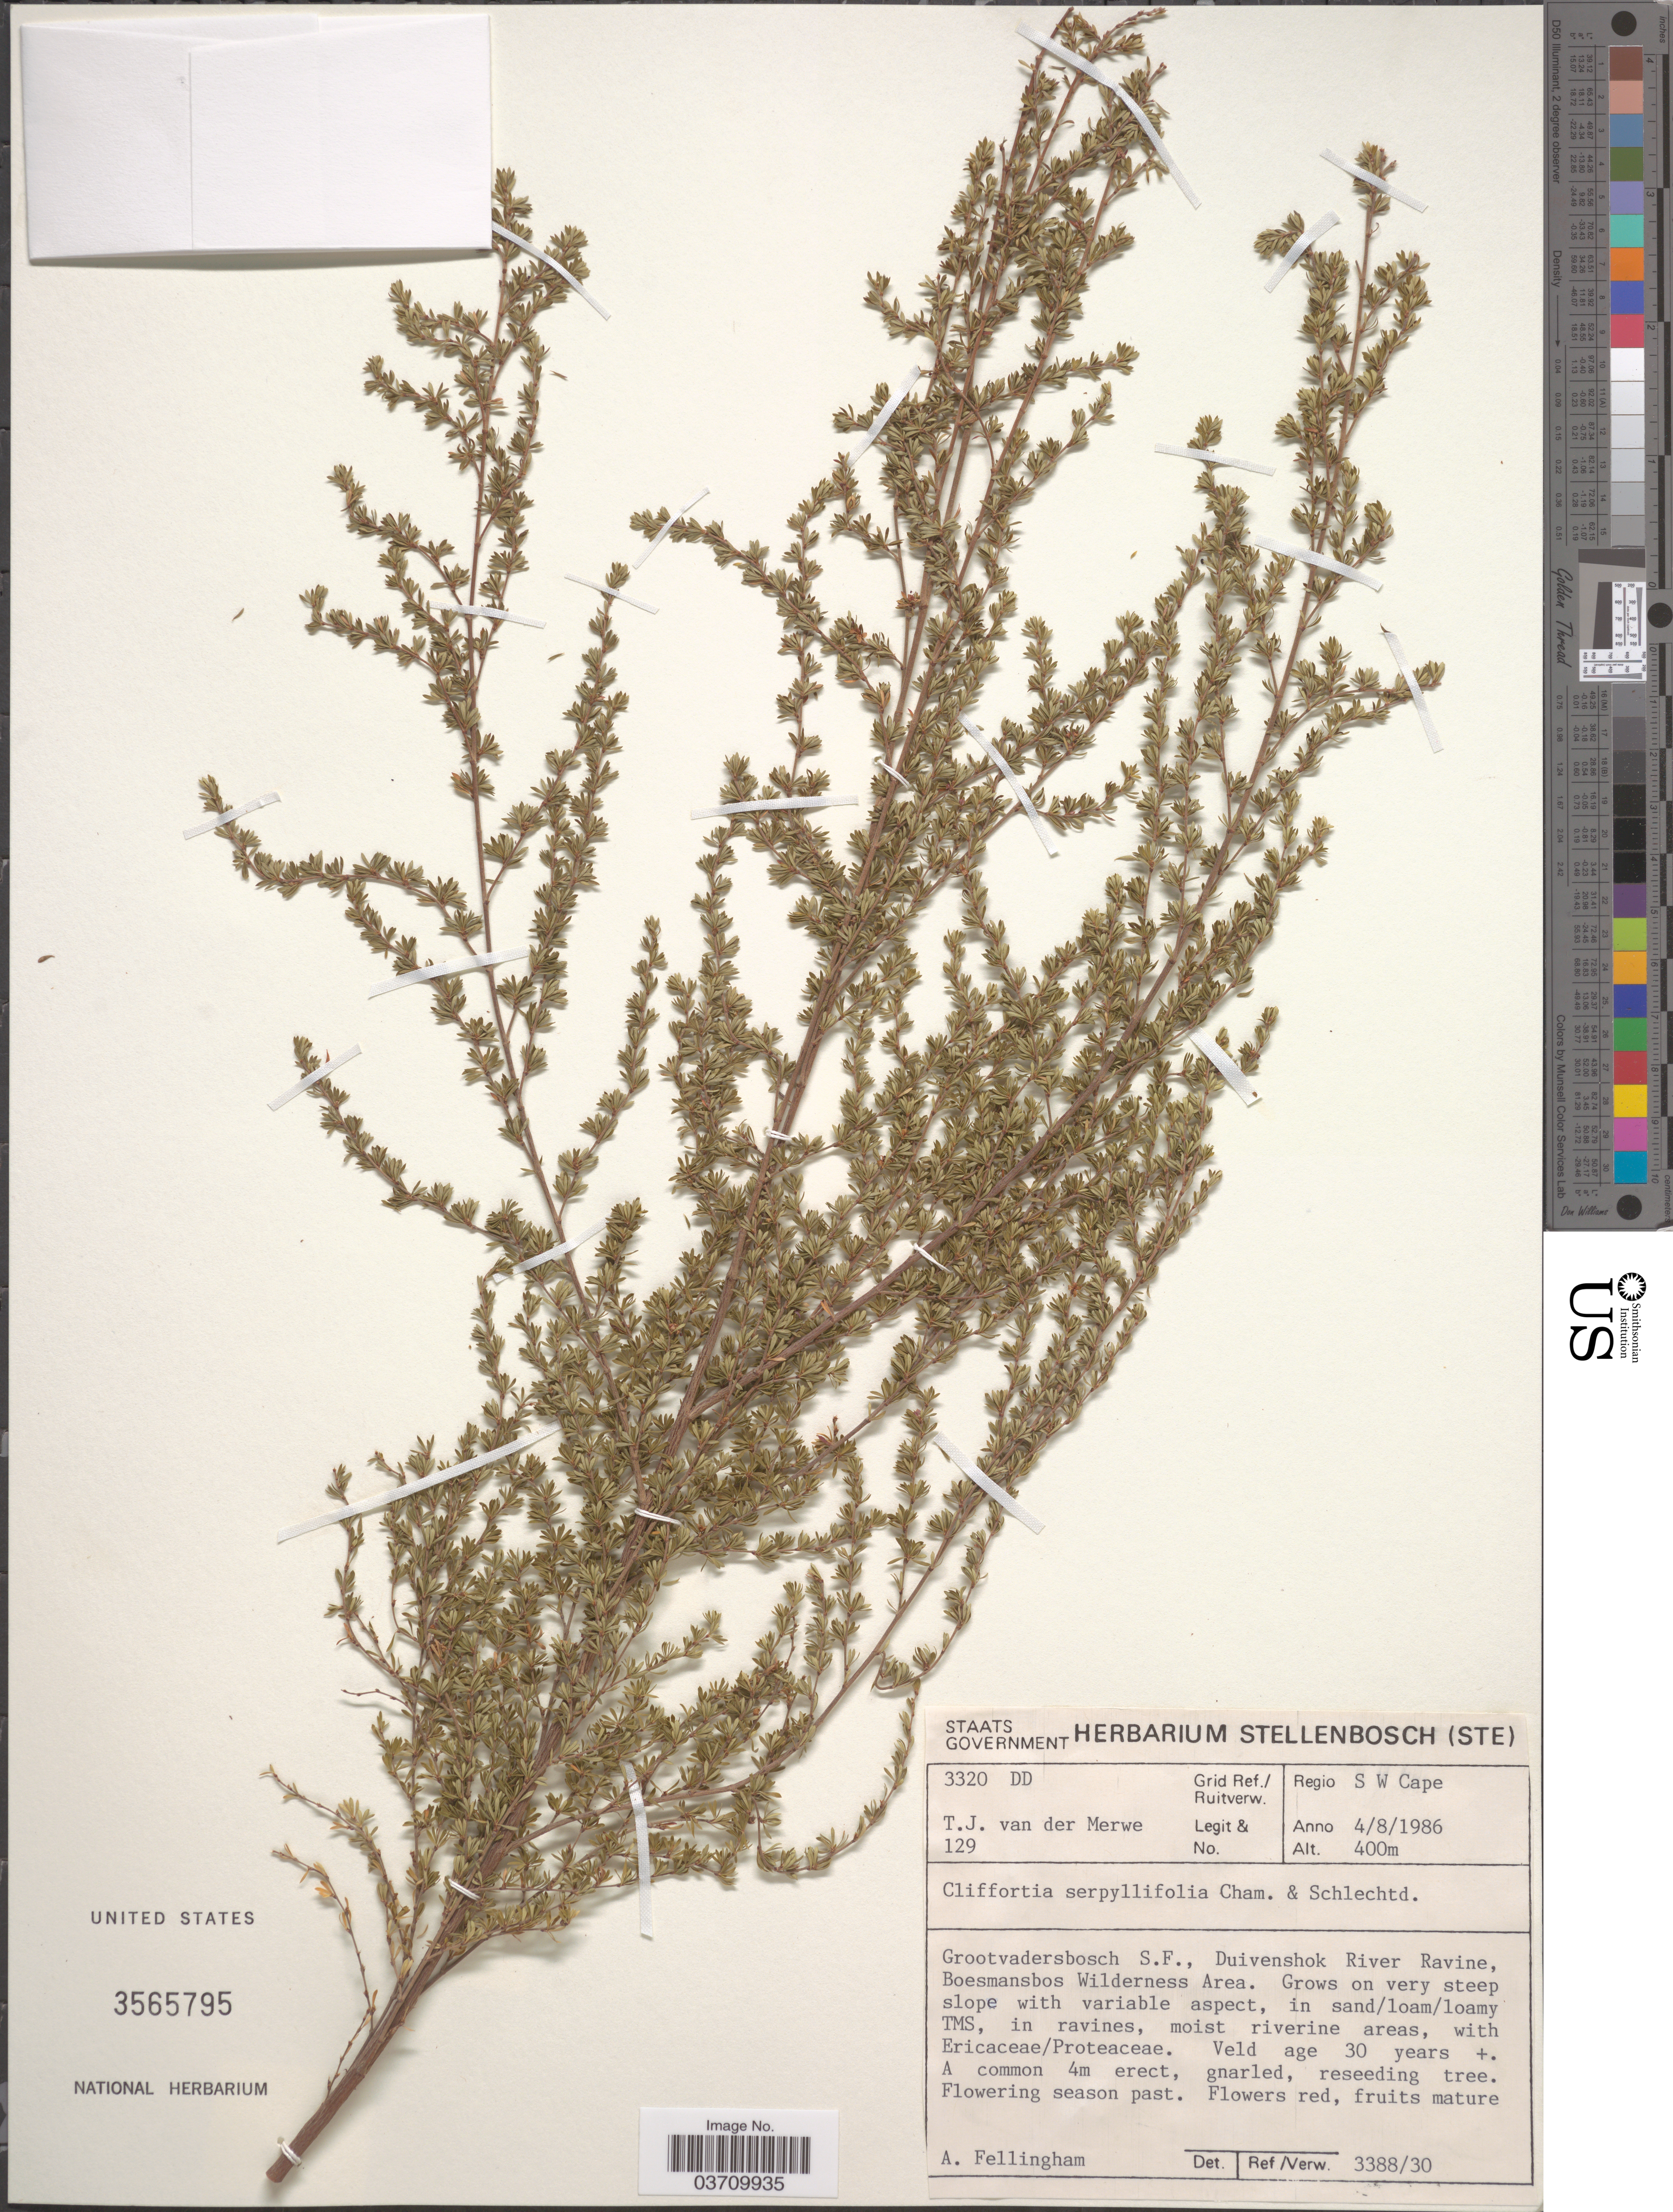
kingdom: Plantae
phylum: Tracheophyta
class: Magnoliopsida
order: Rosales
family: Rosaceae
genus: Cliffortia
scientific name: Cliffortia serpyllifolia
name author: Cham. & Schltdl.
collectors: T. van der Merwe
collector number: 129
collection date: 1986-08-04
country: South Africa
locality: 3320 DD Grid Ref./ Ruitverw. Regio S W Cape. Grootvadersbosch S. F., Duivenshok River Ravine, Boesmansbos Wilderness Area.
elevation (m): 400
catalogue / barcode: US 3565795